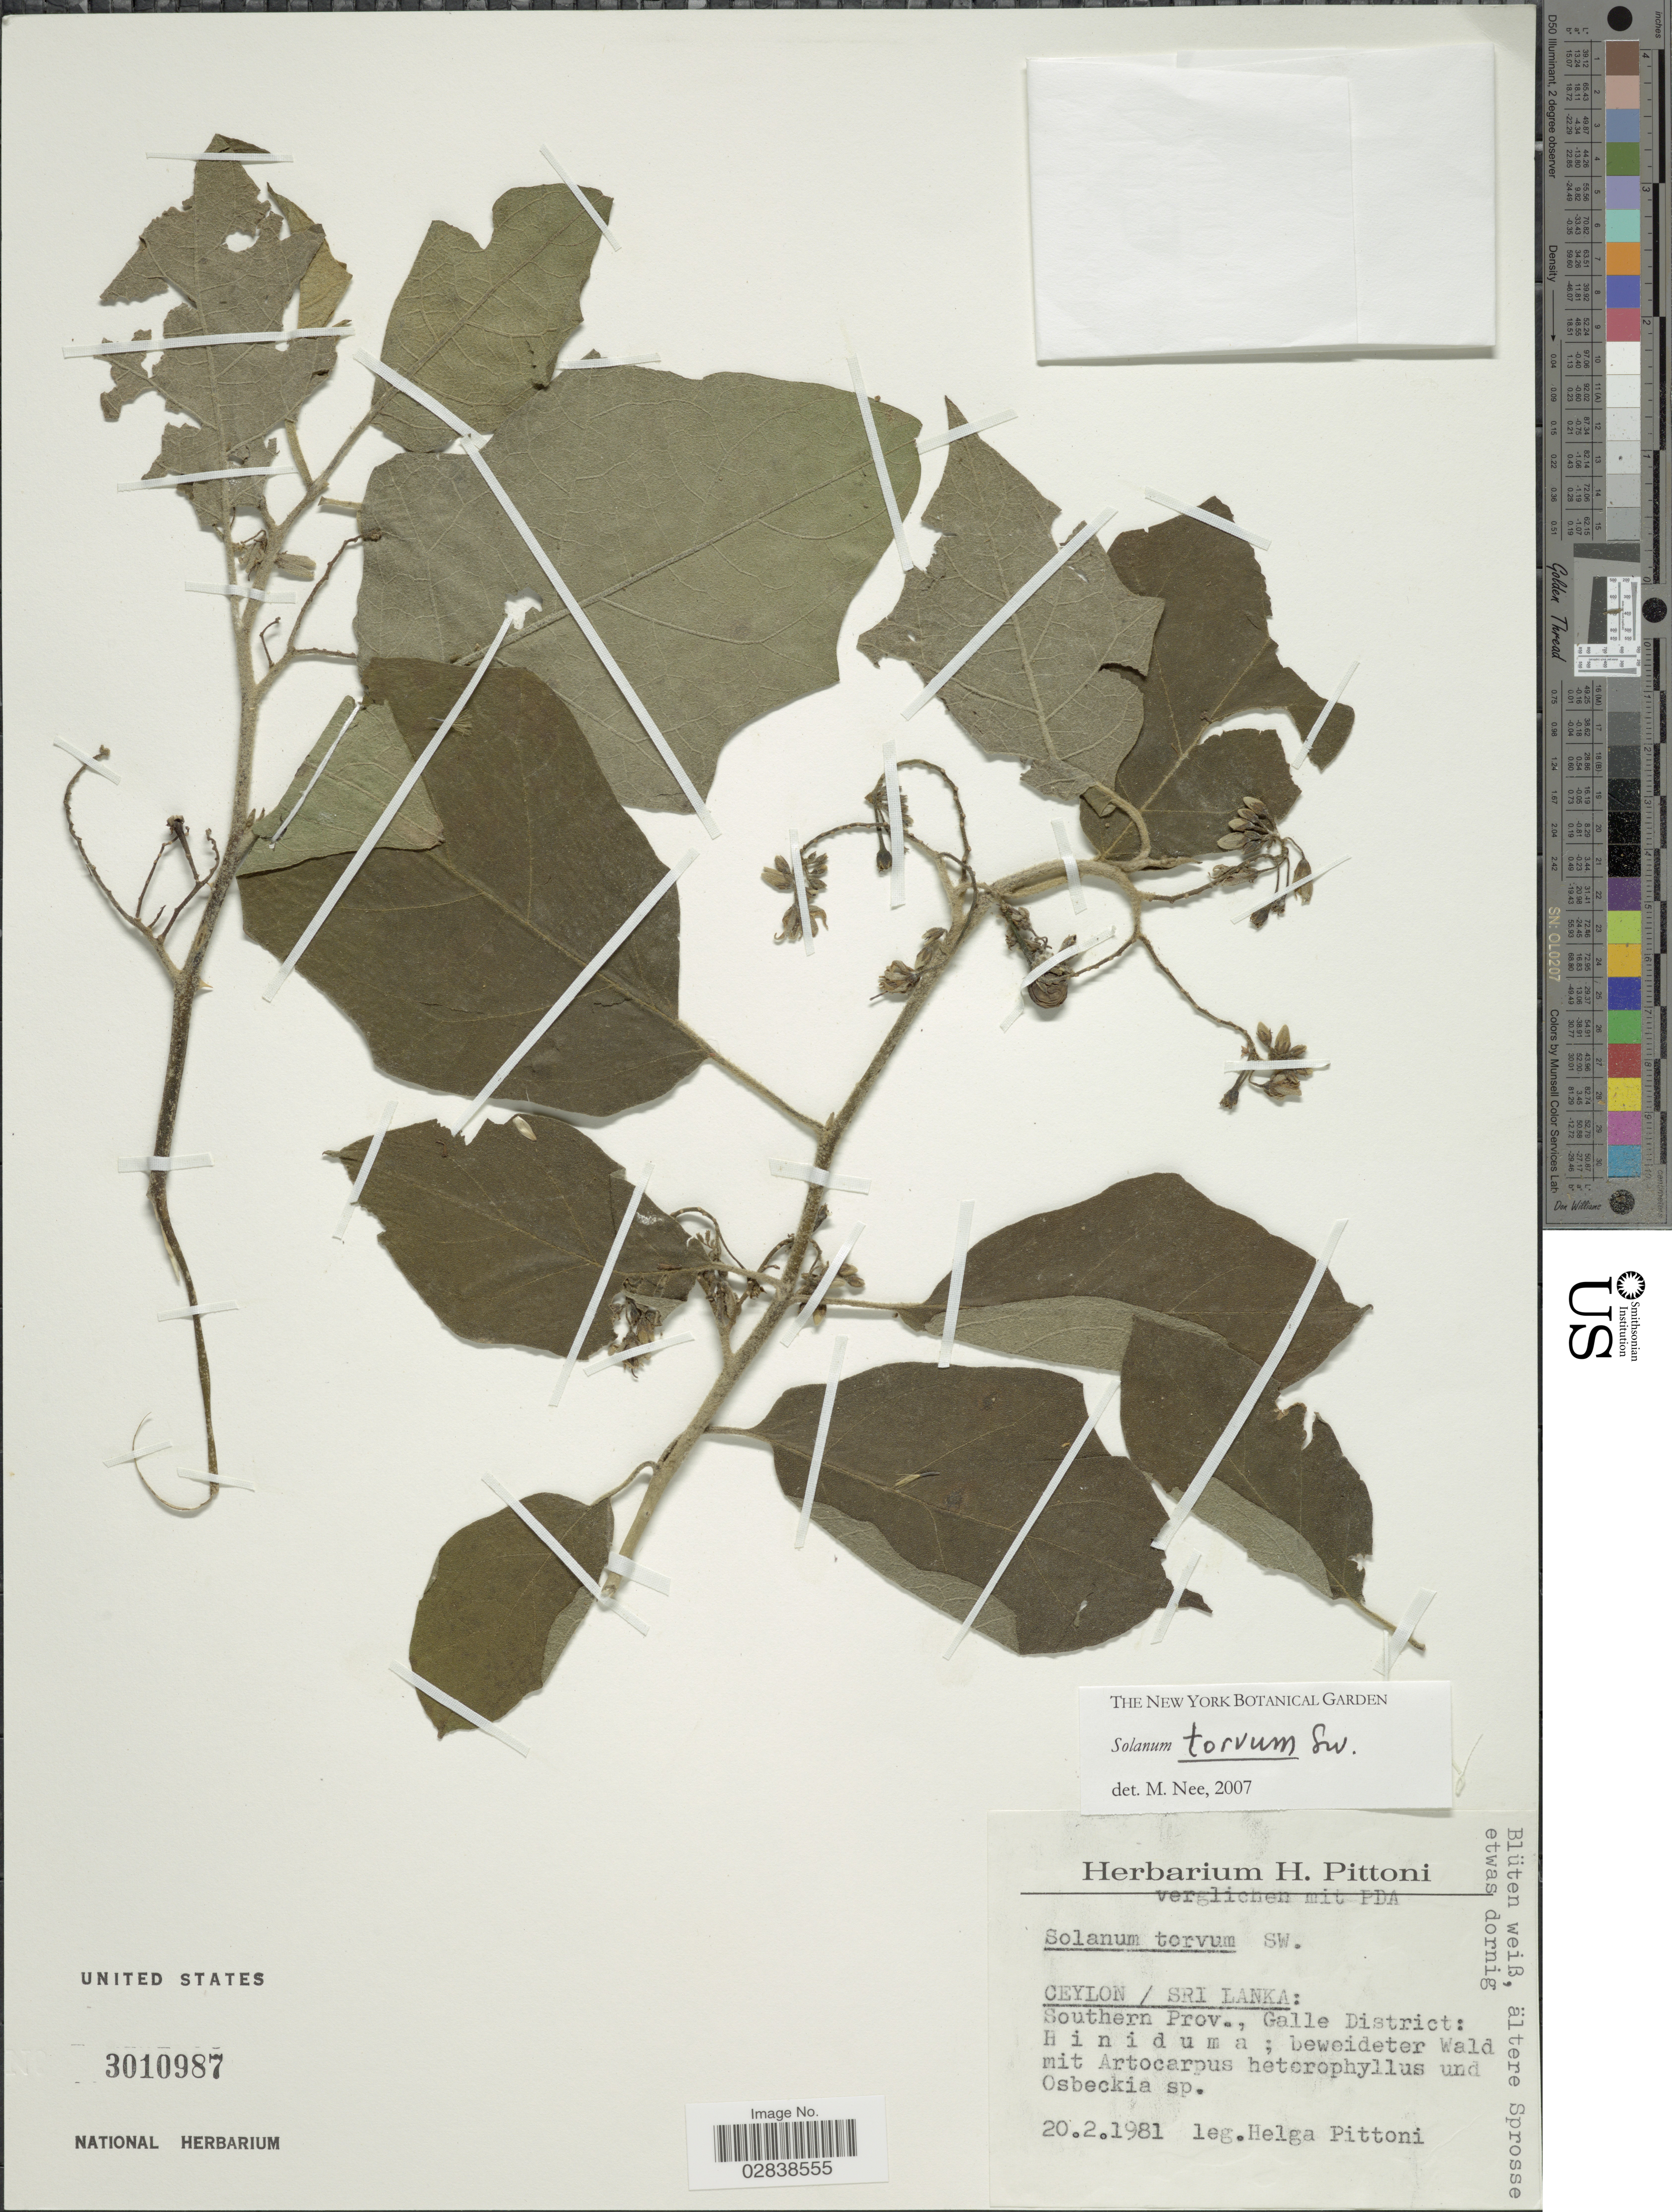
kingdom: Plantae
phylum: Tracheophyta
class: Magnoliopsida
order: Solanales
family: Solanaceae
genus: Solanum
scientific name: Solanum torvum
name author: Sw.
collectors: H. Pittoni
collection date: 1981-02-20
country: Sri Lanka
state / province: Southern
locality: Ceylon: Southern Prov., Galle District: Hiniduma.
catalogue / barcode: US 3010987